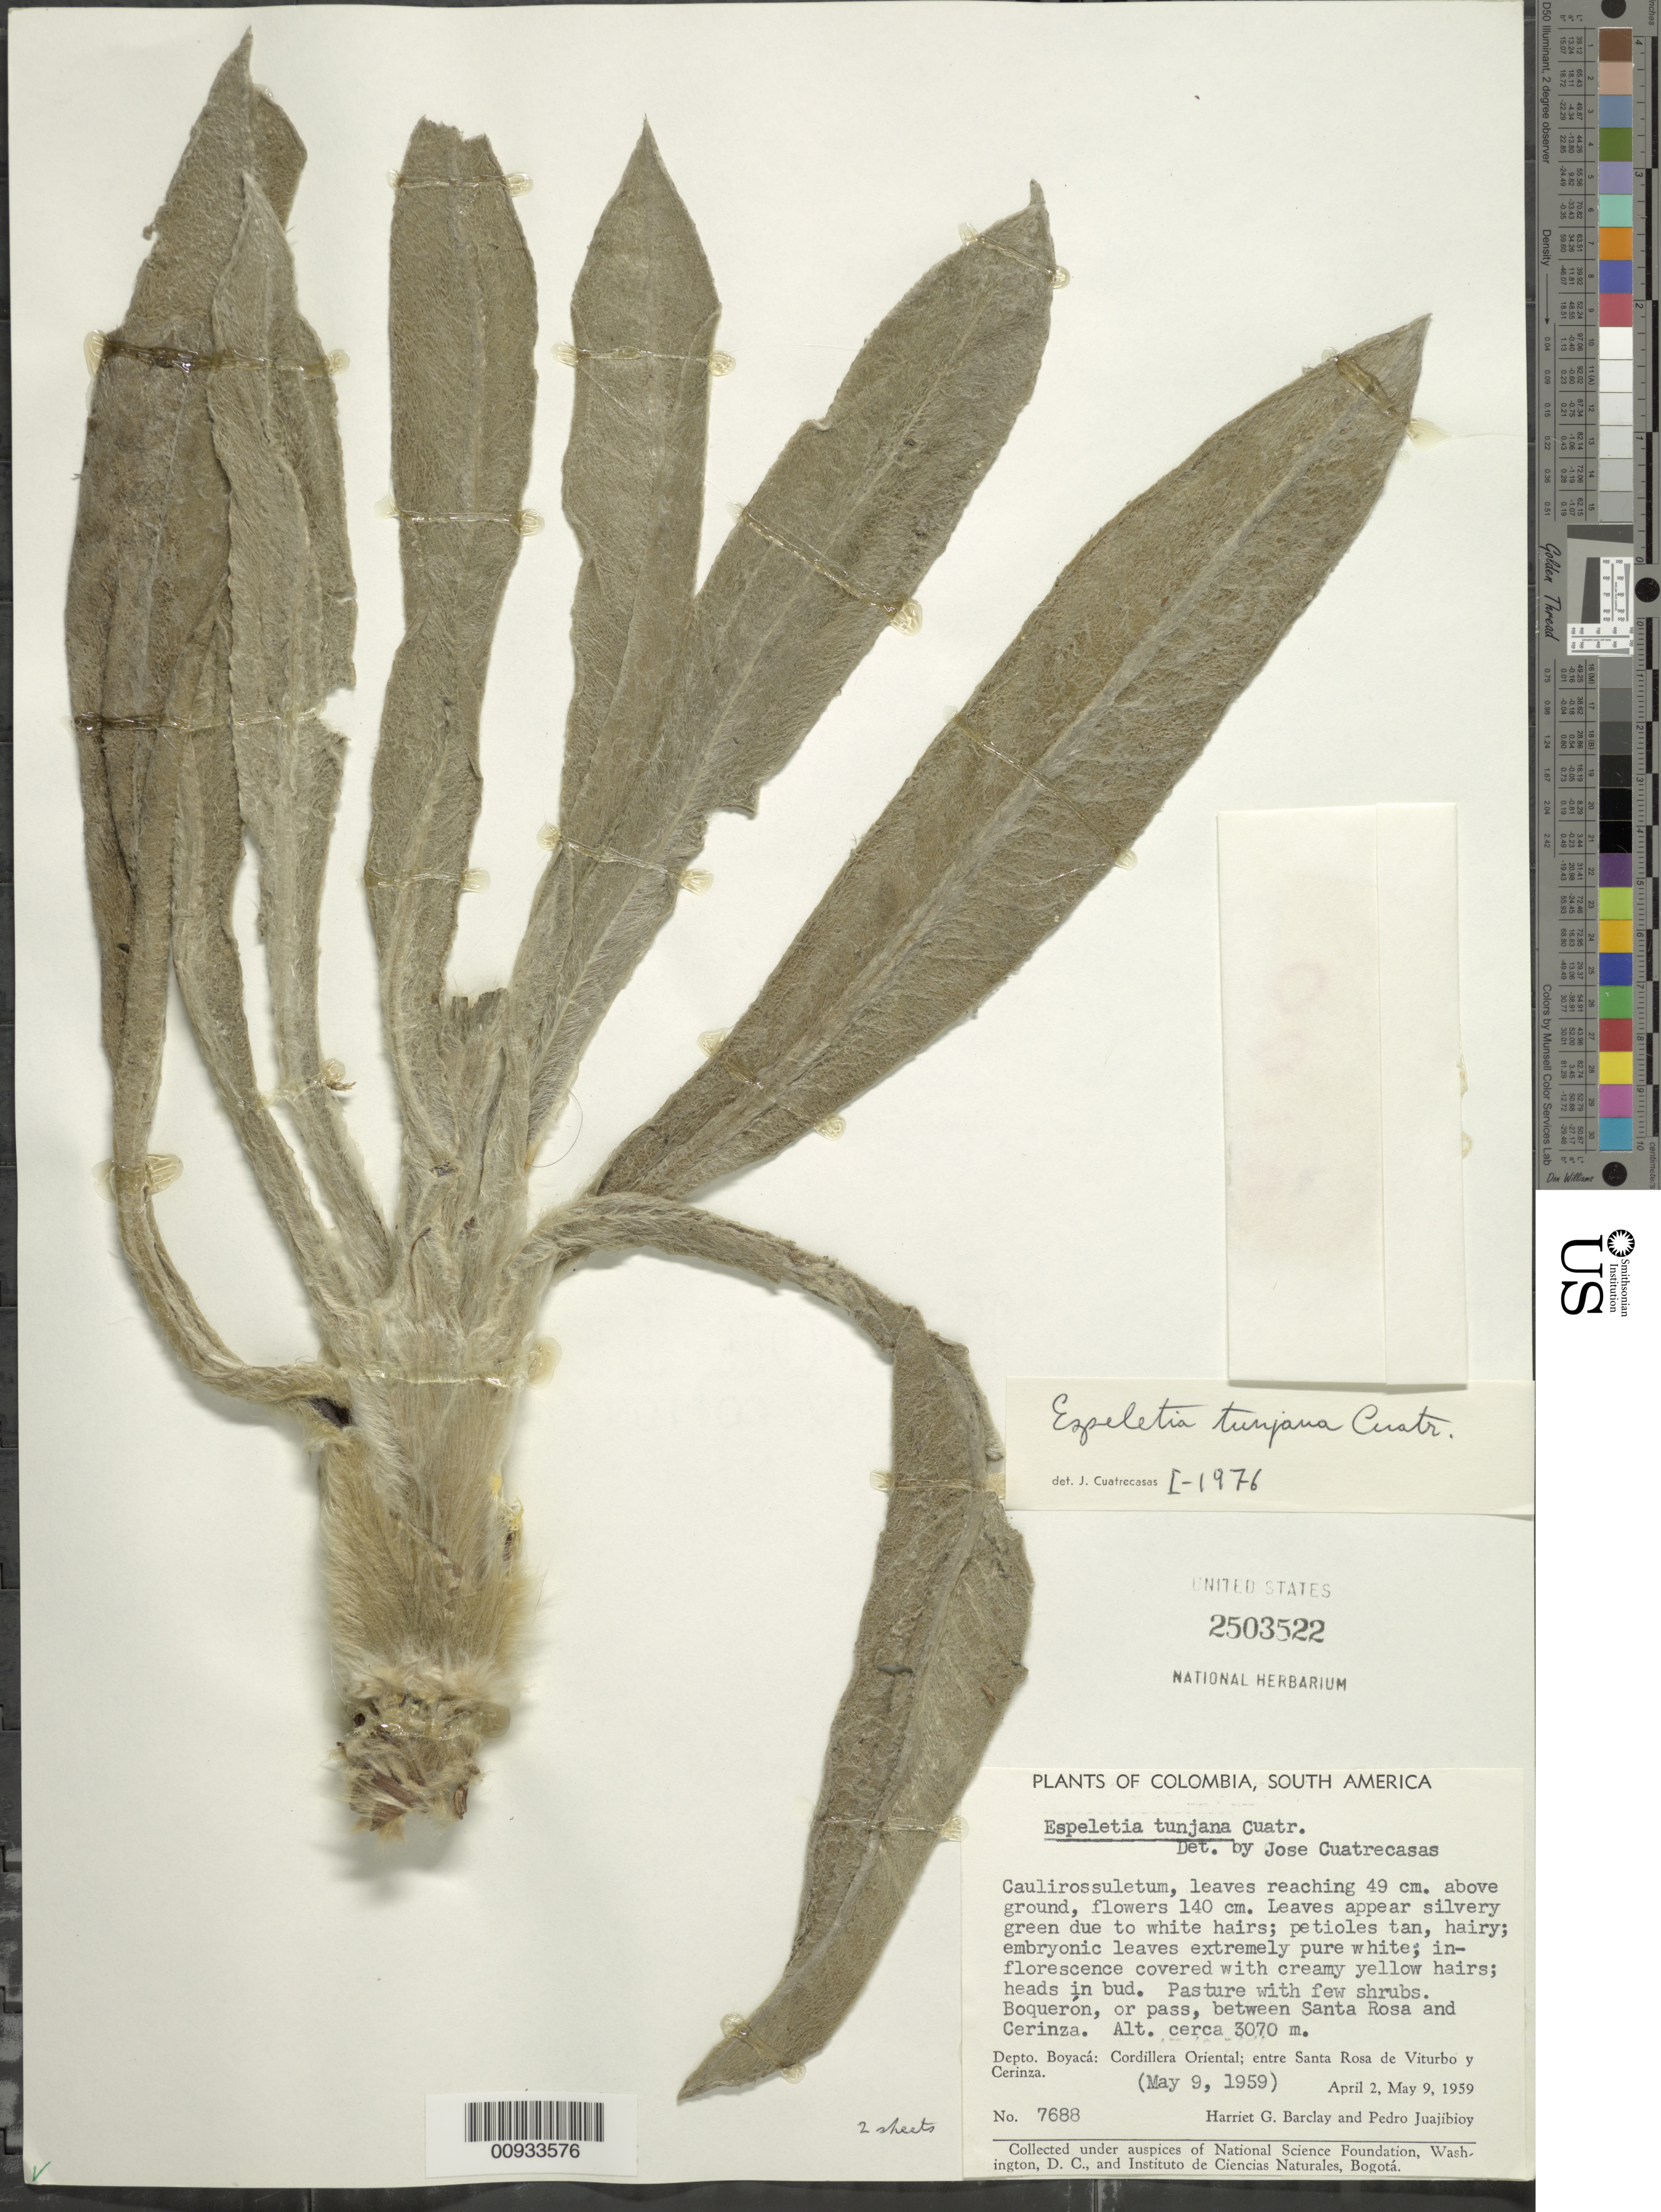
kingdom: Plantae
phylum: Tracheophyta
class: Magnoliopsida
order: Asterales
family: Asteraceae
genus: Espeletia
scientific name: Espeletia tunjana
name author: Cuatrec.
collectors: H. G. Barclay & P. Juajibioy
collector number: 7688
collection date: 1959-05-09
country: Colombia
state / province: Boyacá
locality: South America, Boqueron or pass between Santa Rosa and Cerinza, Cordillera Oriental, entre Santa Rosa de Viturbo y Cerinza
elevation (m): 3070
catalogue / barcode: US 2503522